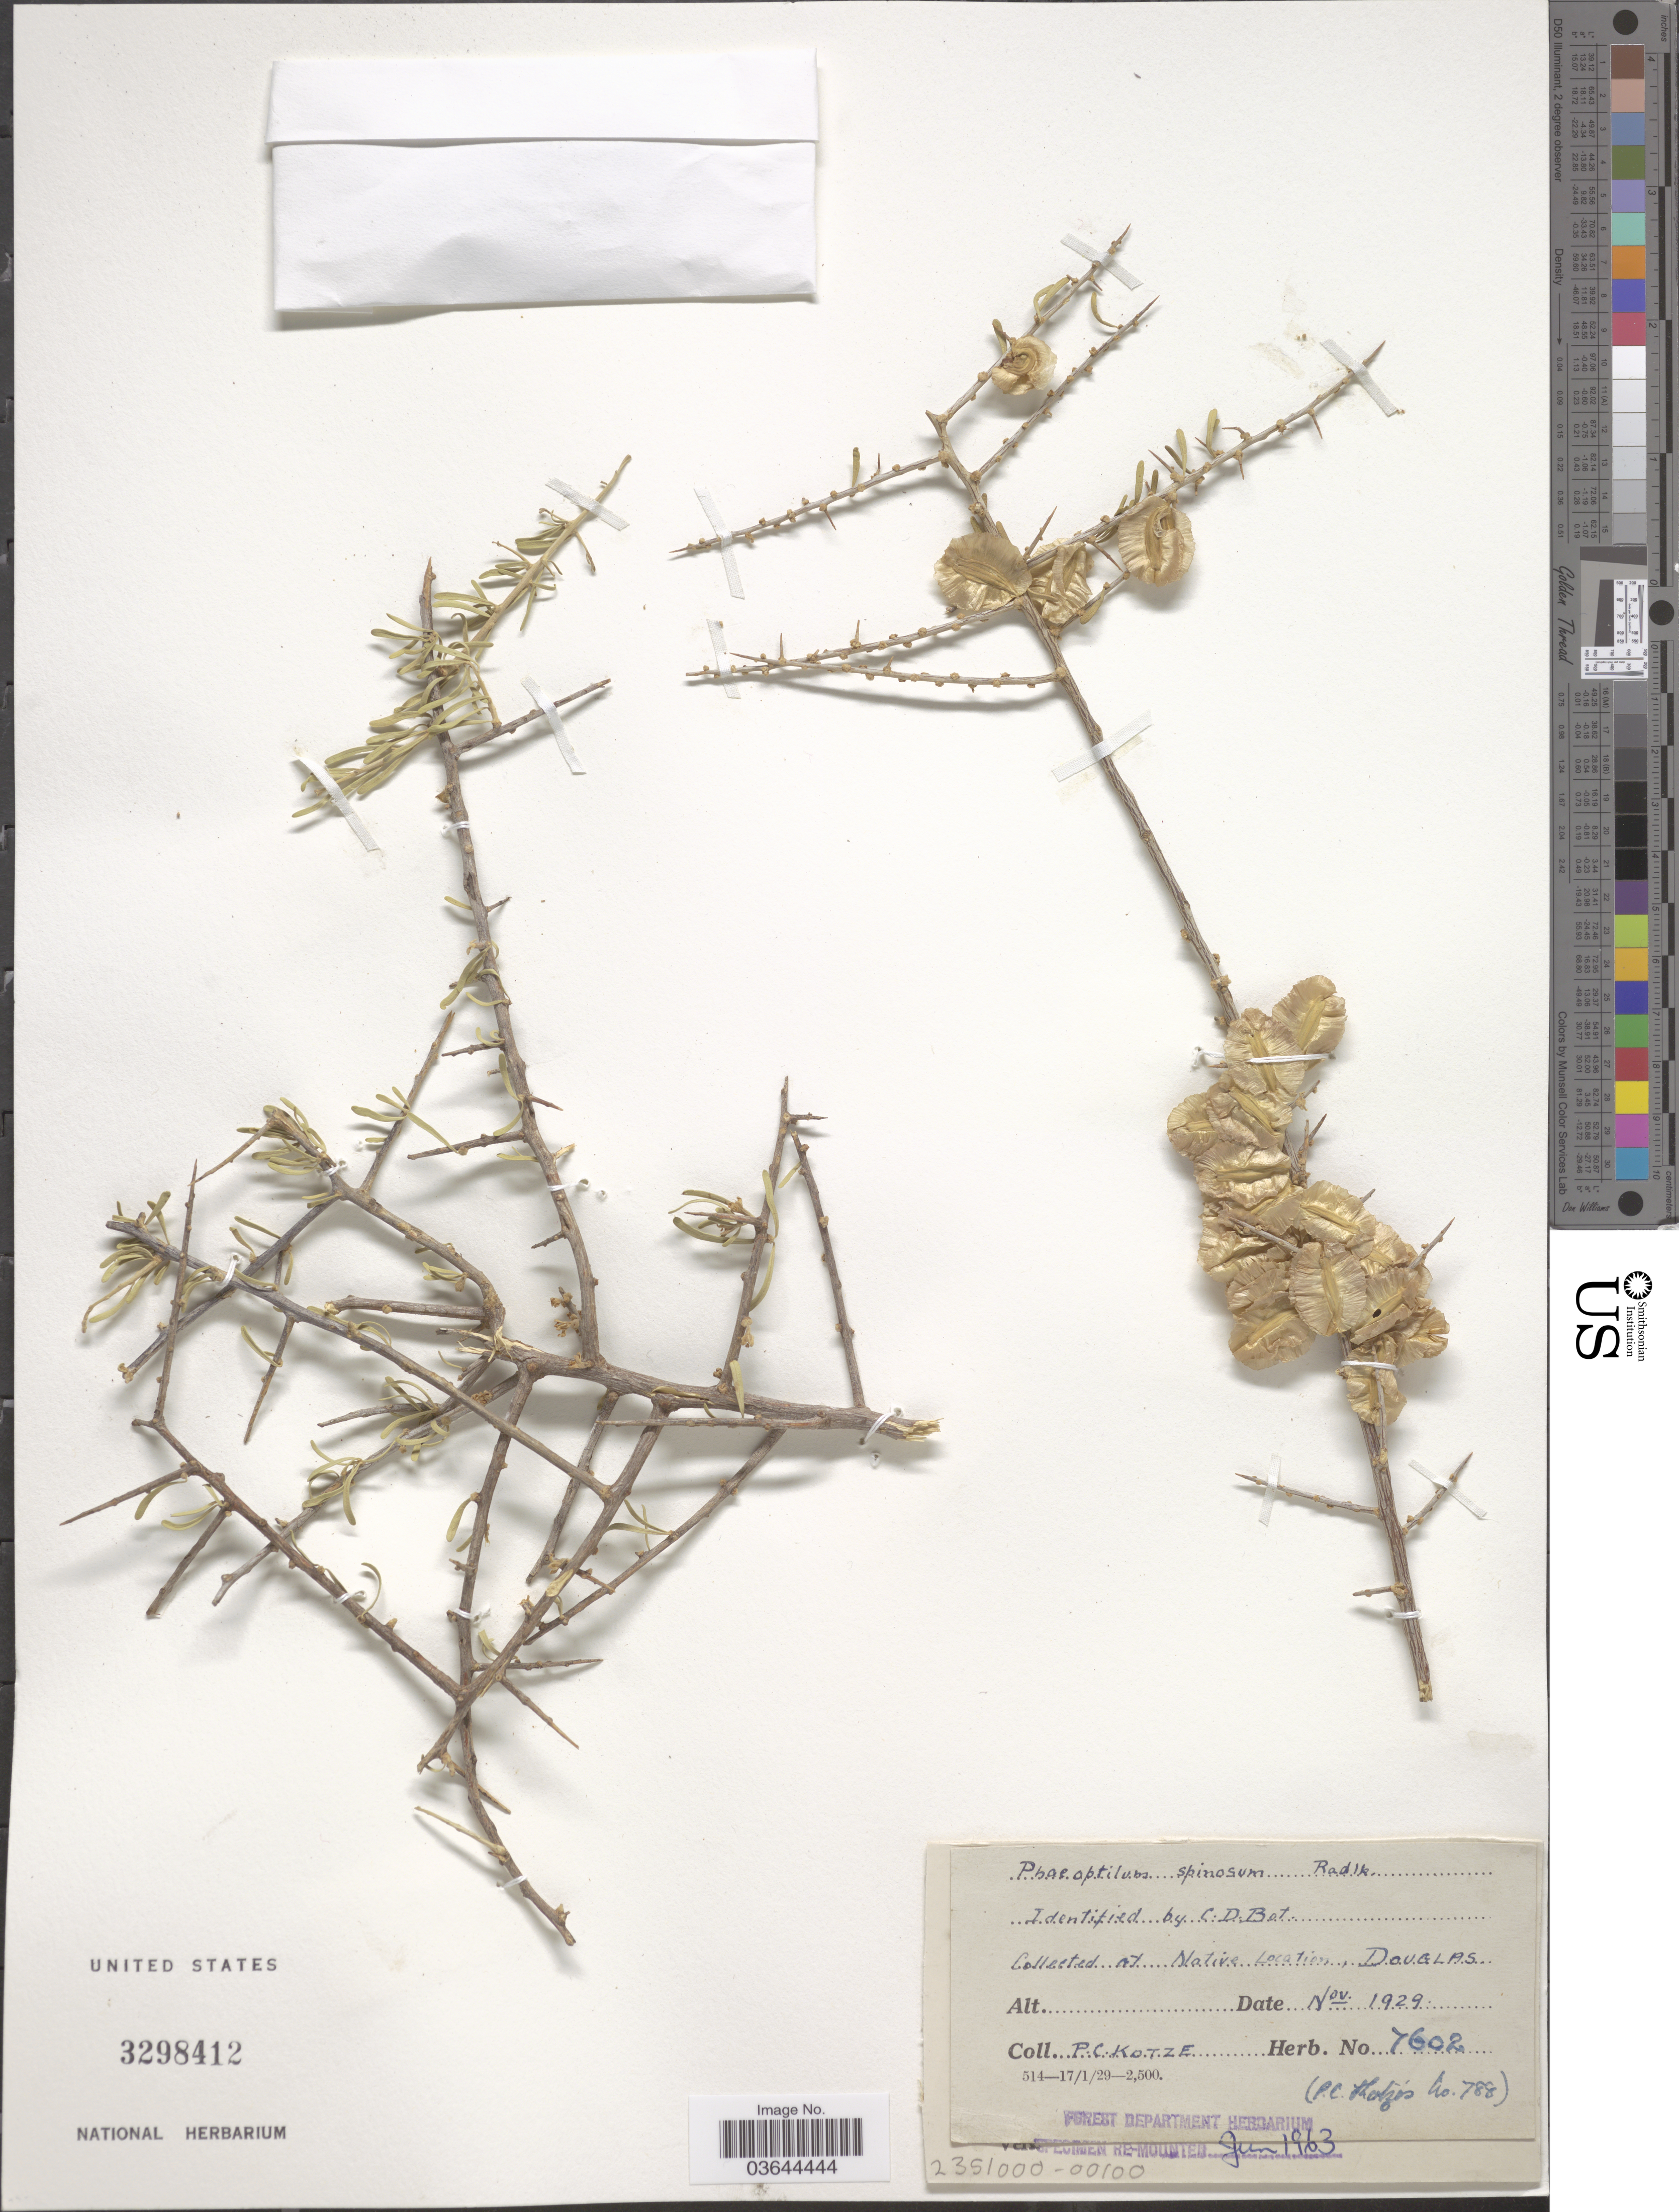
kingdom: Plantae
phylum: Tracheophyta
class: Magnoliopsida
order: Caryophyllales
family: Nyctaginaceae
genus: Phaeoptilum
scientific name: Phaeoptilum spinosum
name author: Radlk.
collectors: P. Kotze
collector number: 7602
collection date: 1929-11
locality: Douglas.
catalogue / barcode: US 3298412